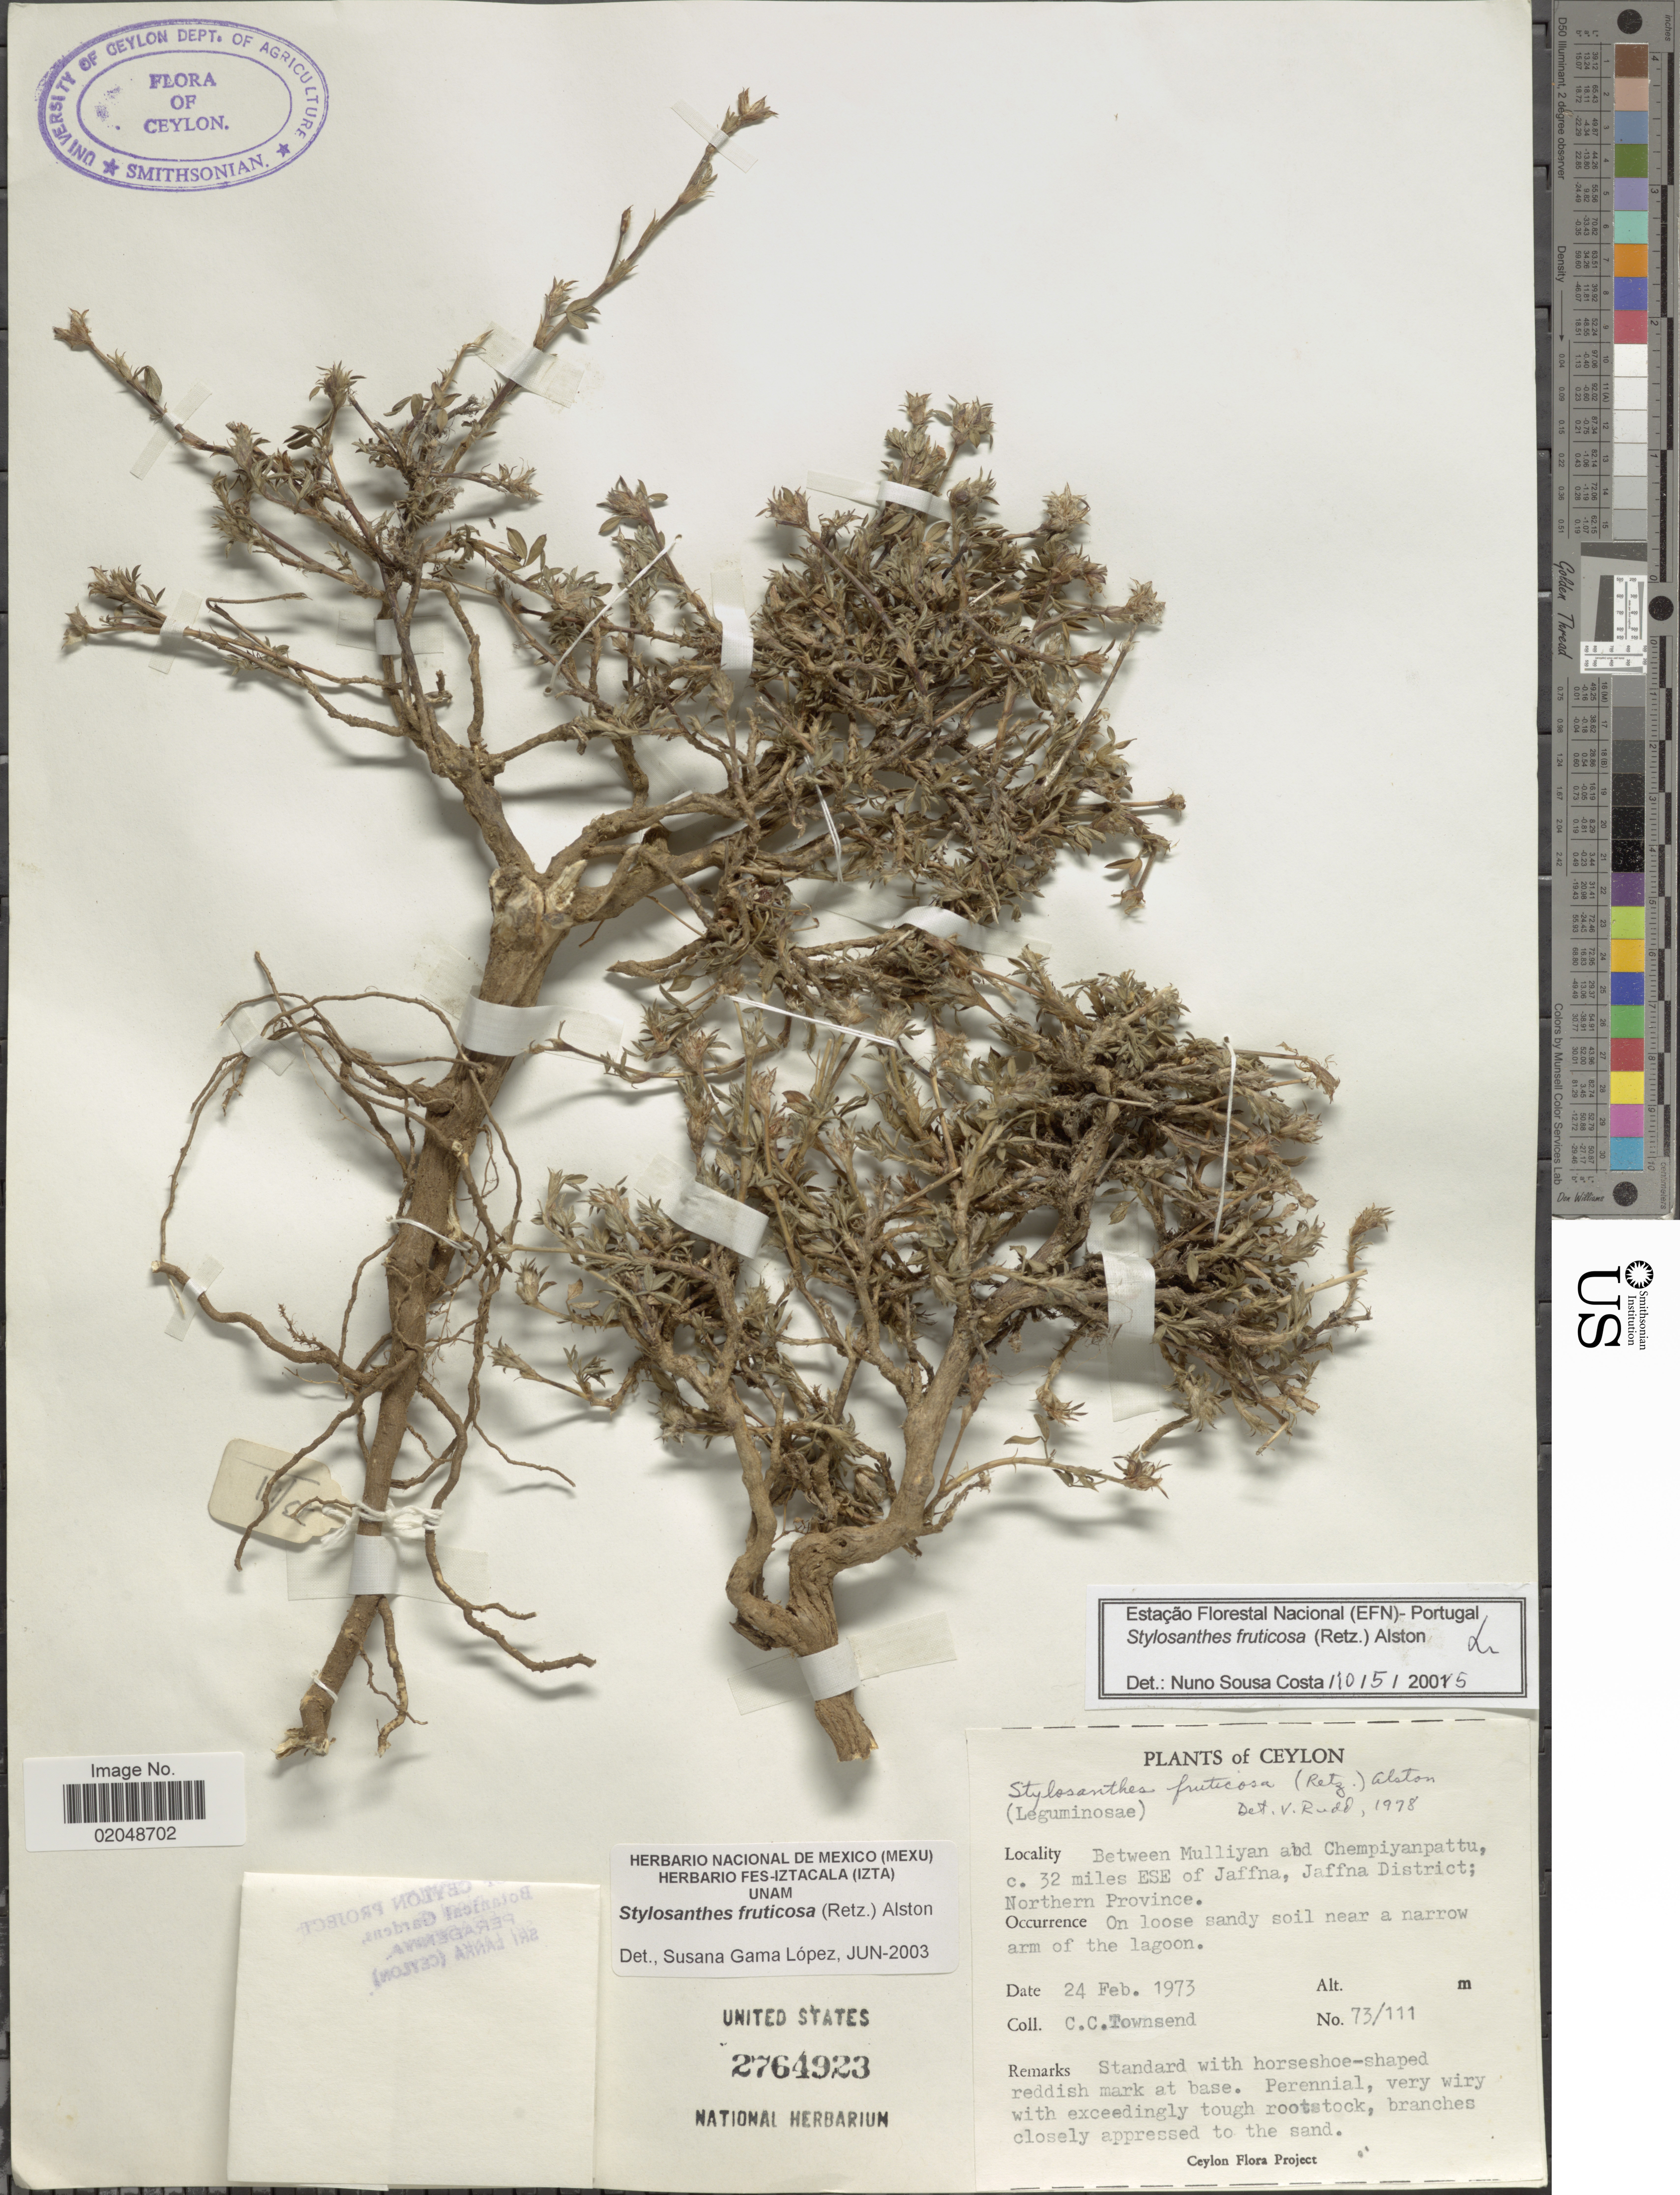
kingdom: Plantae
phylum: Tracheophyta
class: Magnoliopsida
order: Fabales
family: Fabaceae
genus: Stylosanthes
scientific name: Stylosanthes fruticosa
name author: (Retz.) Alston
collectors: C. C. Townsend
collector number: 73/111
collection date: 1973-02-24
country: Sri Lanka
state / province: Northern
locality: Ceylon, Between Mulliyan and Chempiyanpattu, c. 32 miles SSE of Jaffna, Jaffna District; Northern Province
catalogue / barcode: US 2764923